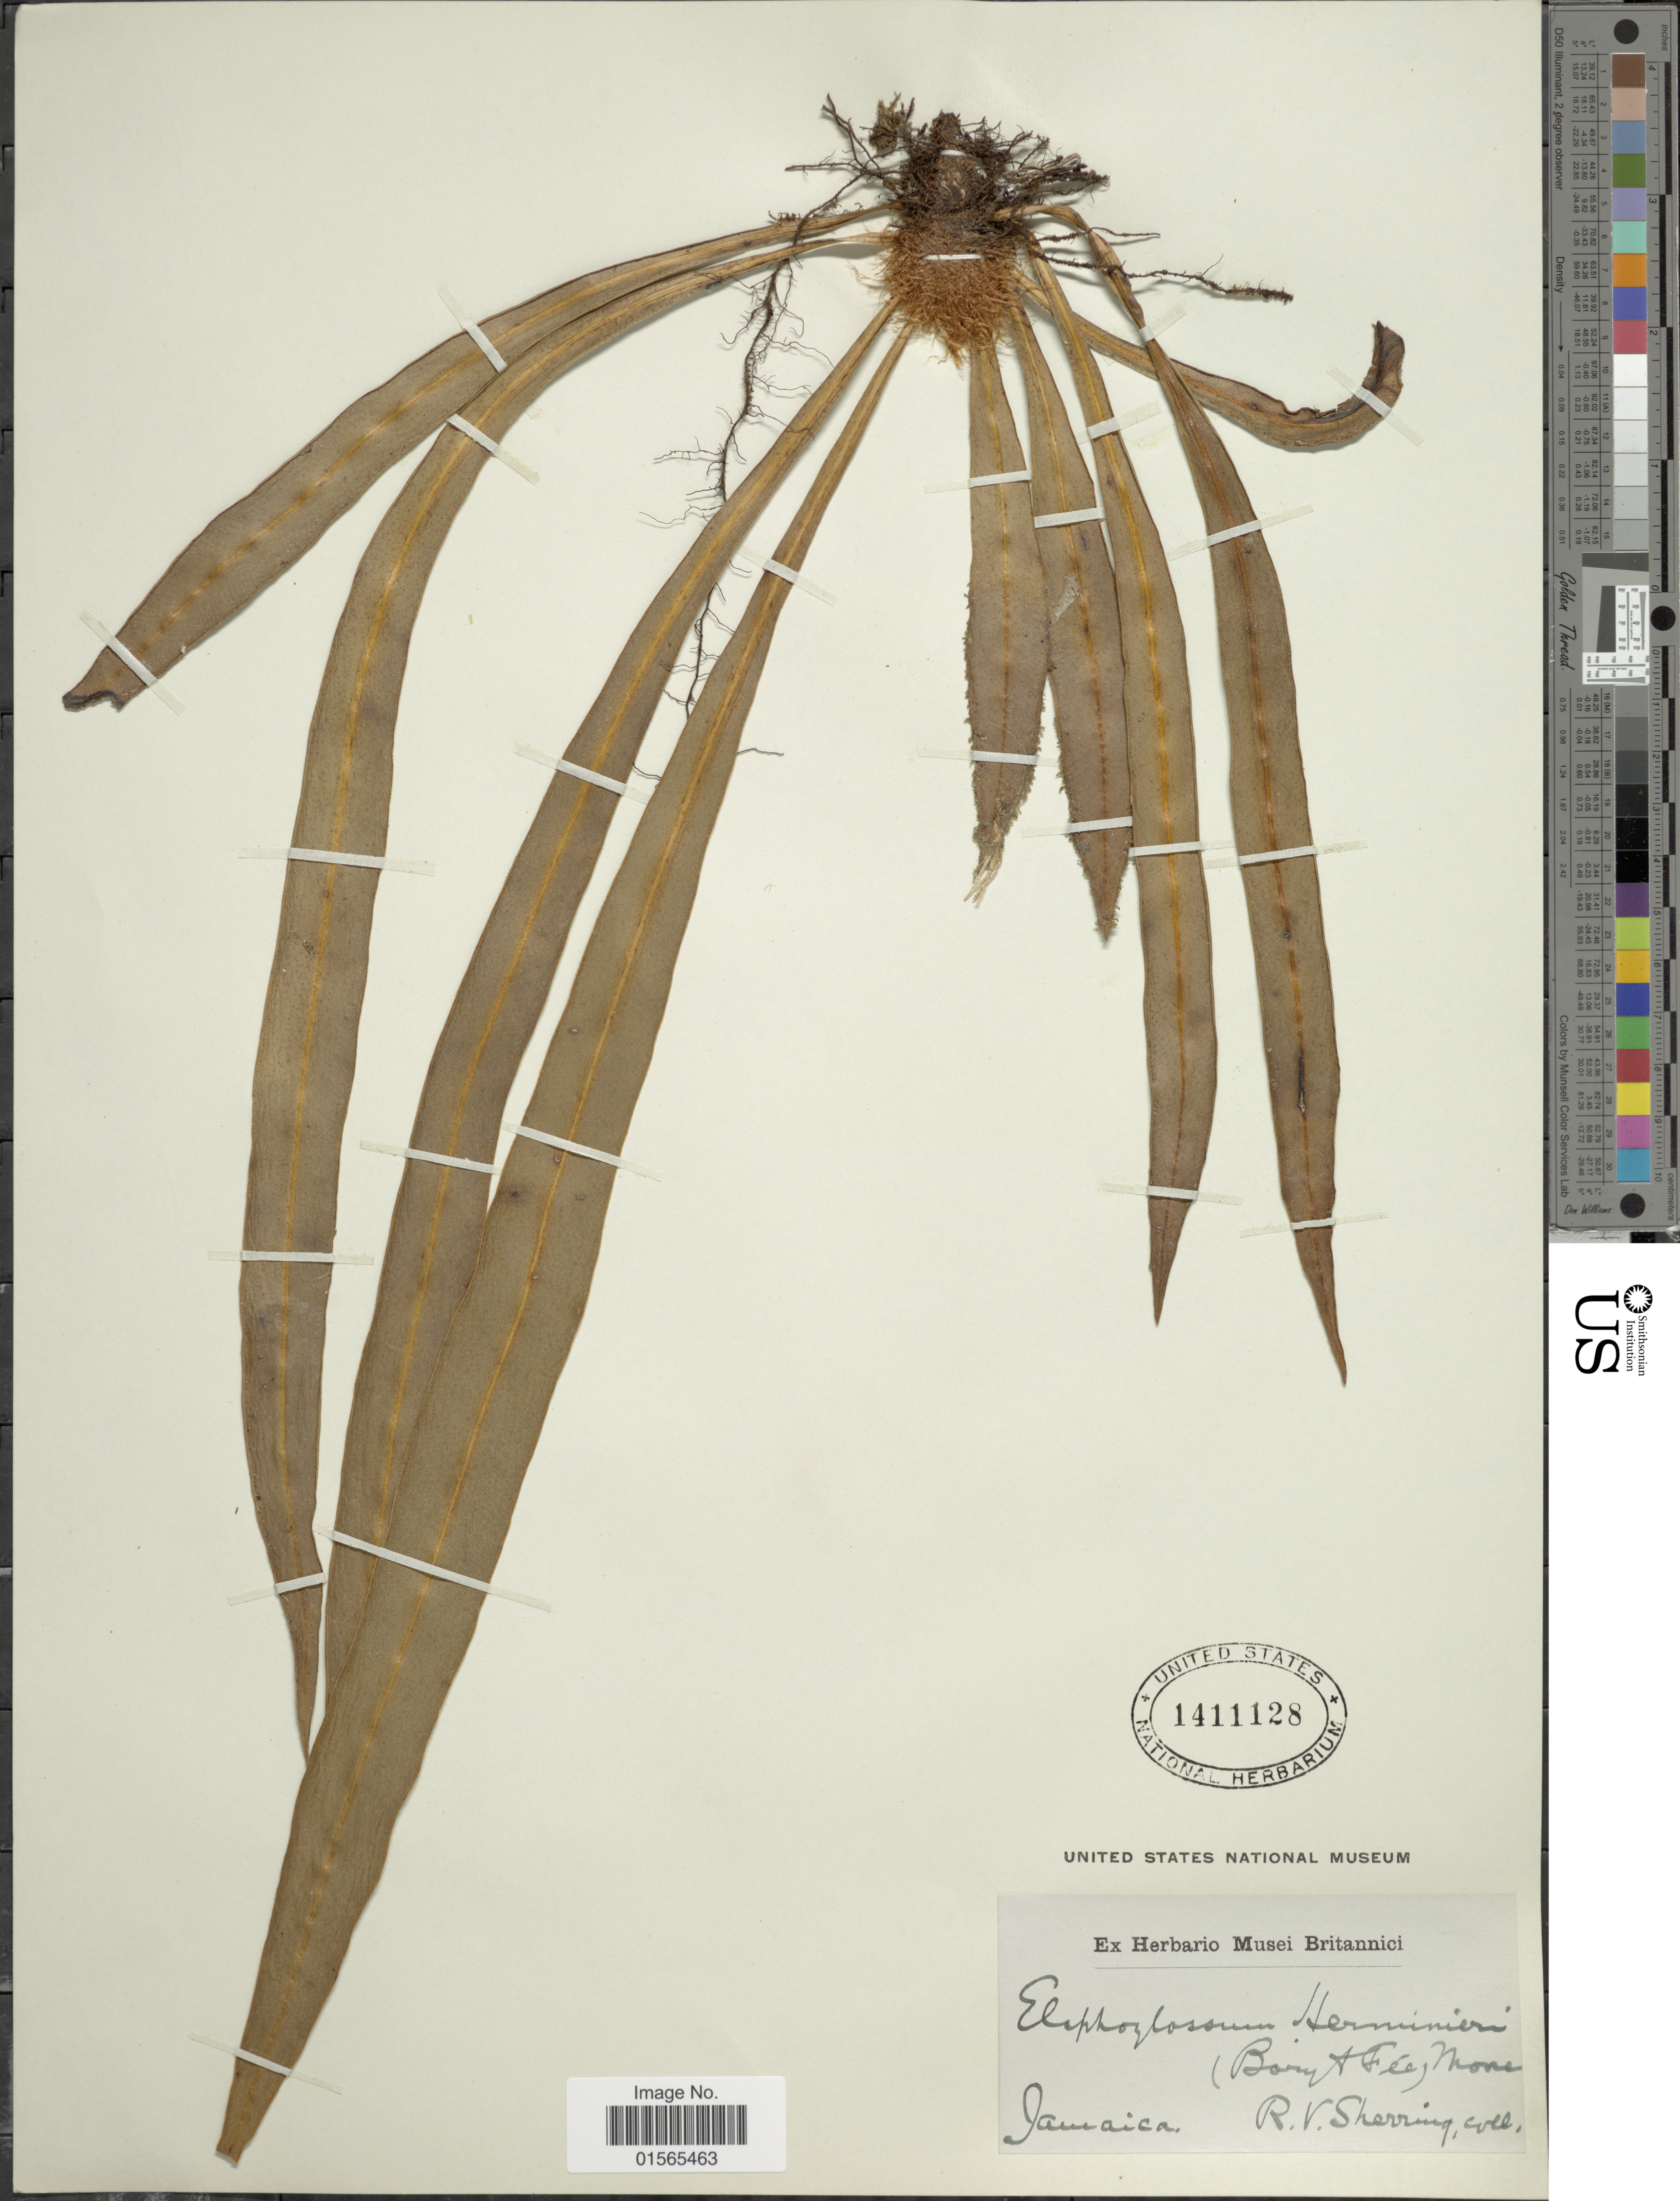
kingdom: Plantae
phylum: Tracheophyta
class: Polypodiopsida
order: Polypodiales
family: Dryopteridaceae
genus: Elaphoglossum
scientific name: Elaphoglossum herminieri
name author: (Bory & Fée) T. Moore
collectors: R. Sherring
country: Jamaica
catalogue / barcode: US 1411128